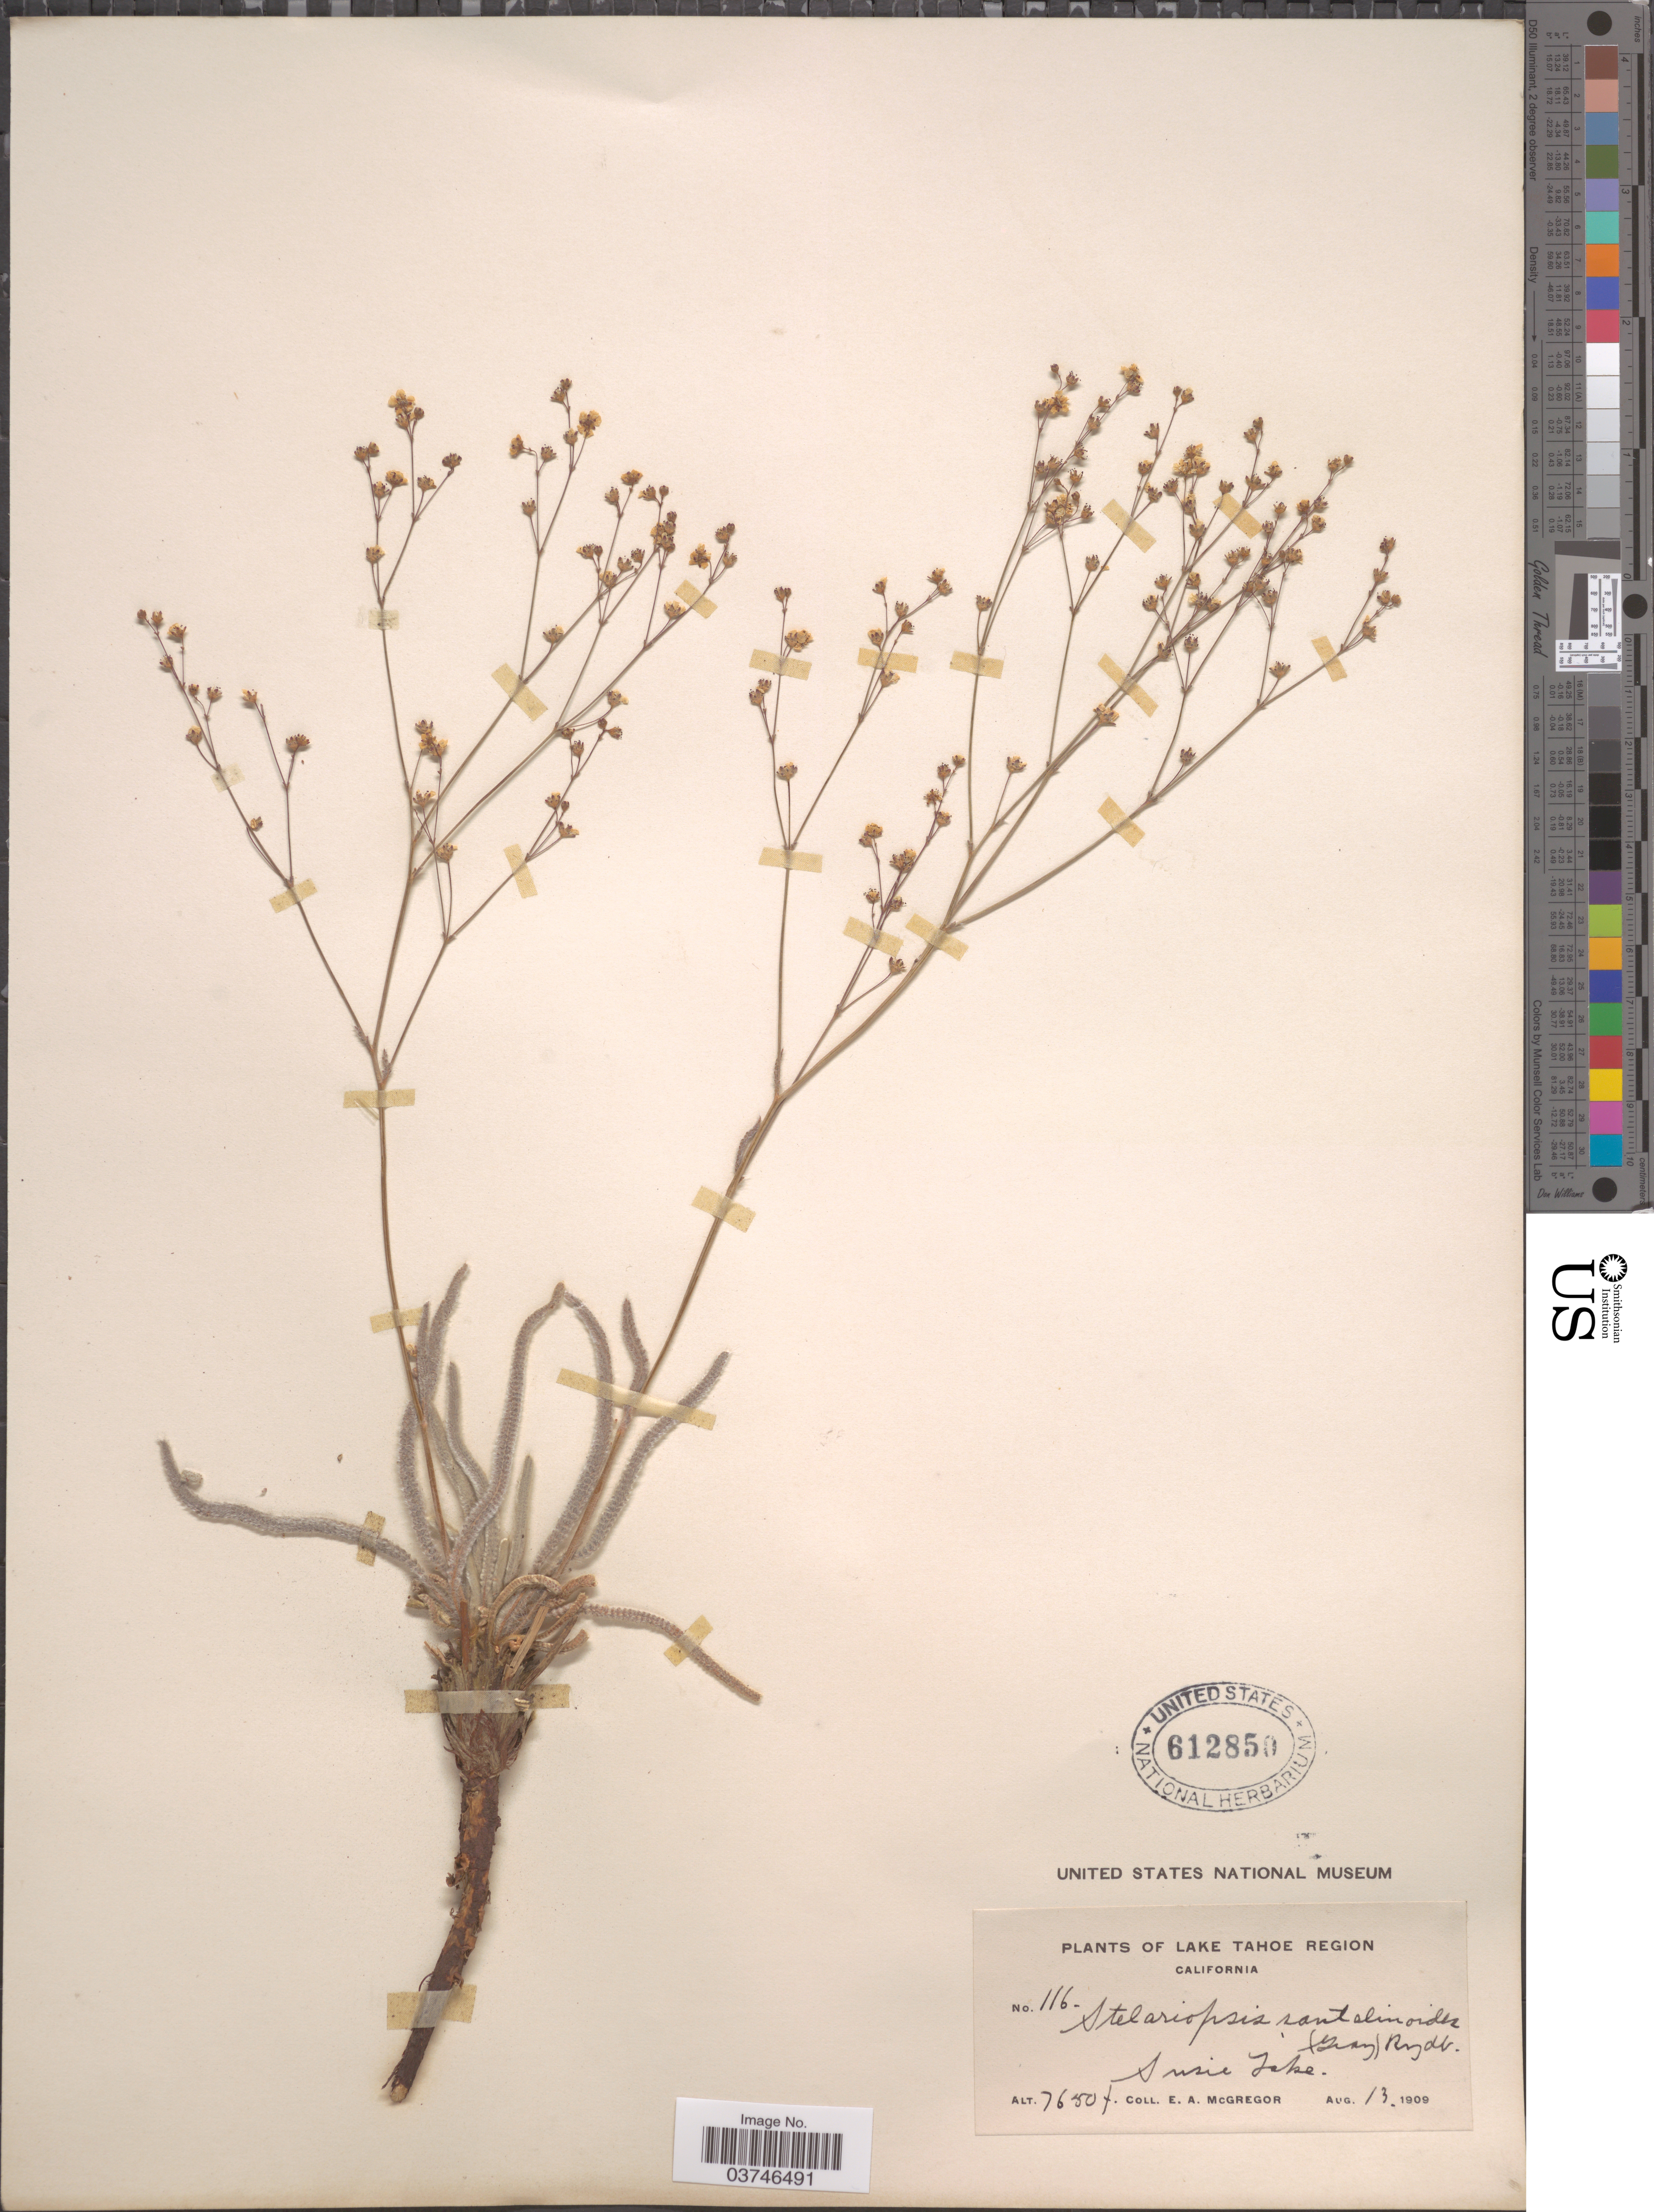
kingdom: Plantae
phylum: Tracheophyta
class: Magnoliopsida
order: Rosales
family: Rosaceae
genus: Potentilla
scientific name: Potentilla santalinoides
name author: (A. Gray) Greene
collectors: E. A. McGregor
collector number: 116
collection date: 1909-08-13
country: United States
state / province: California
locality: Lake Tahoe Region. Susie Lake.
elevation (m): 2332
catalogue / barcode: US 612850